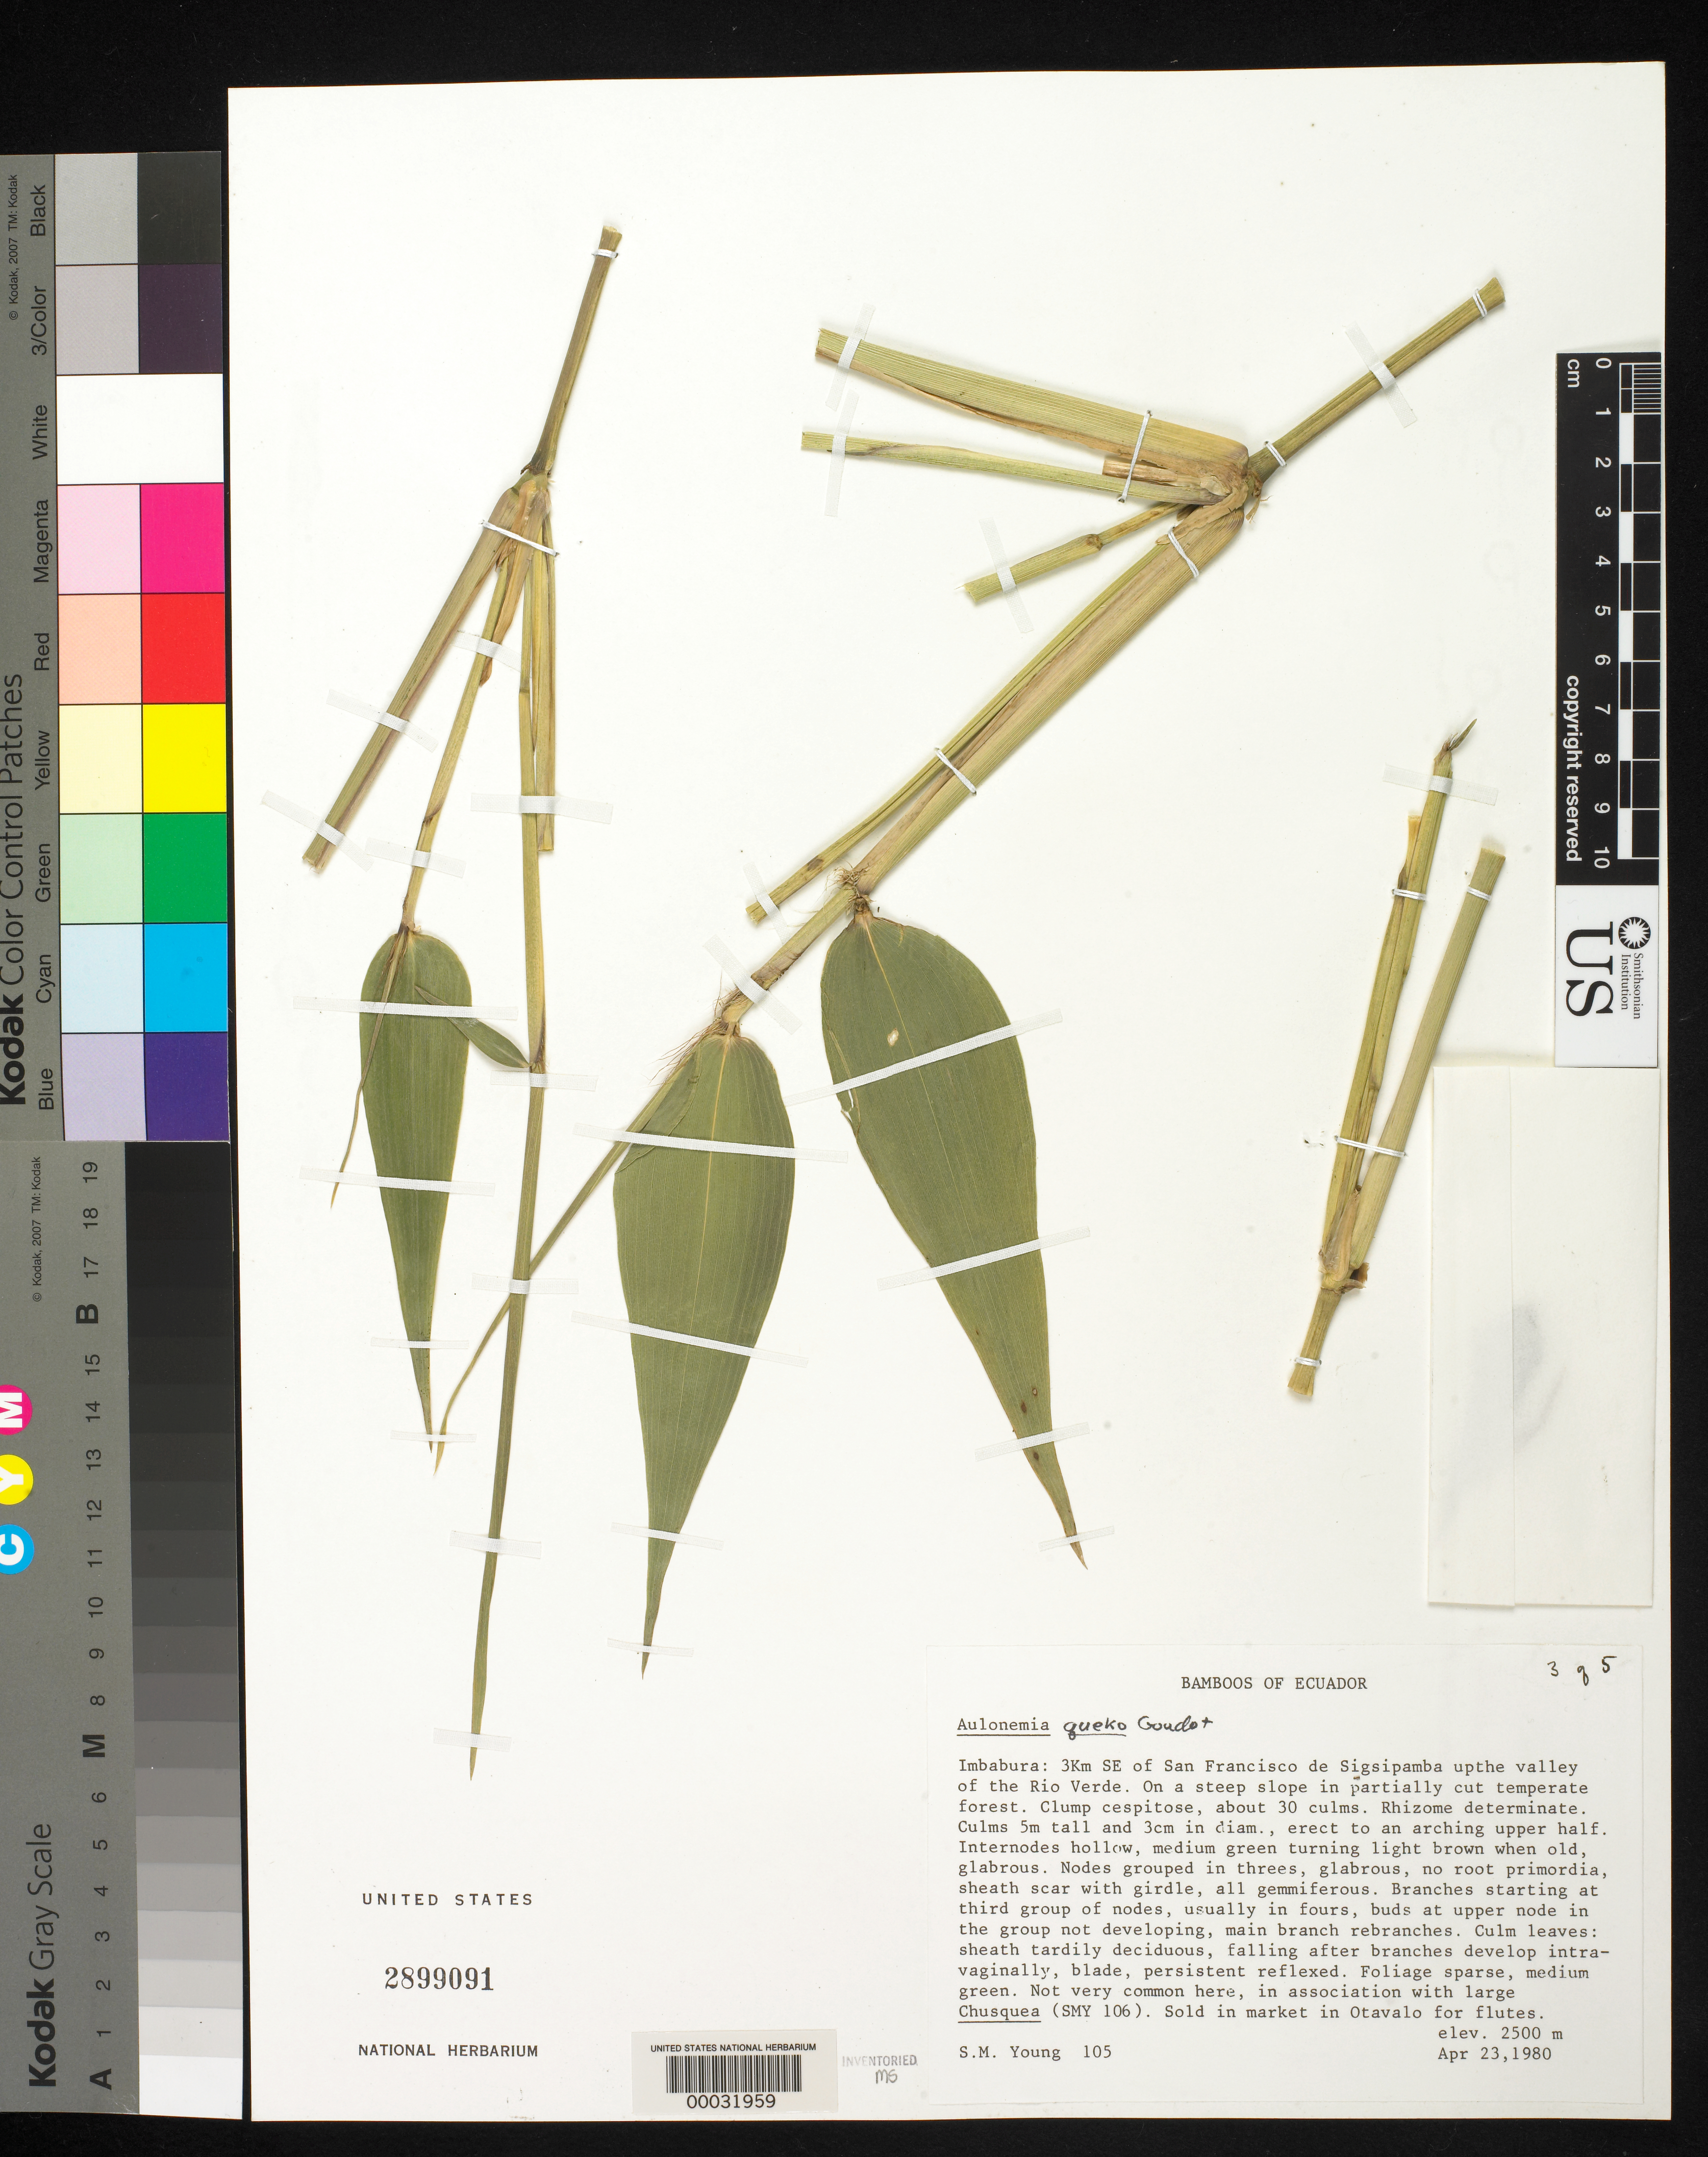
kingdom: Plantae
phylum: Tracheophyta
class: Liliopsida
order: Poales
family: Poaceae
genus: Aulonemia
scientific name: Aulonemia queko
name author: Goudot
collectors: S. Young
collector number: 105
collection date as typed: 23 Apr 1980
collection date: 1980-04-23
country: Ecuador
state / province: Imbabura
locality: San Francisco de Sigsipamba, Rio Verde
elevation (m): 2500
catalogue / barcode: US 2899091